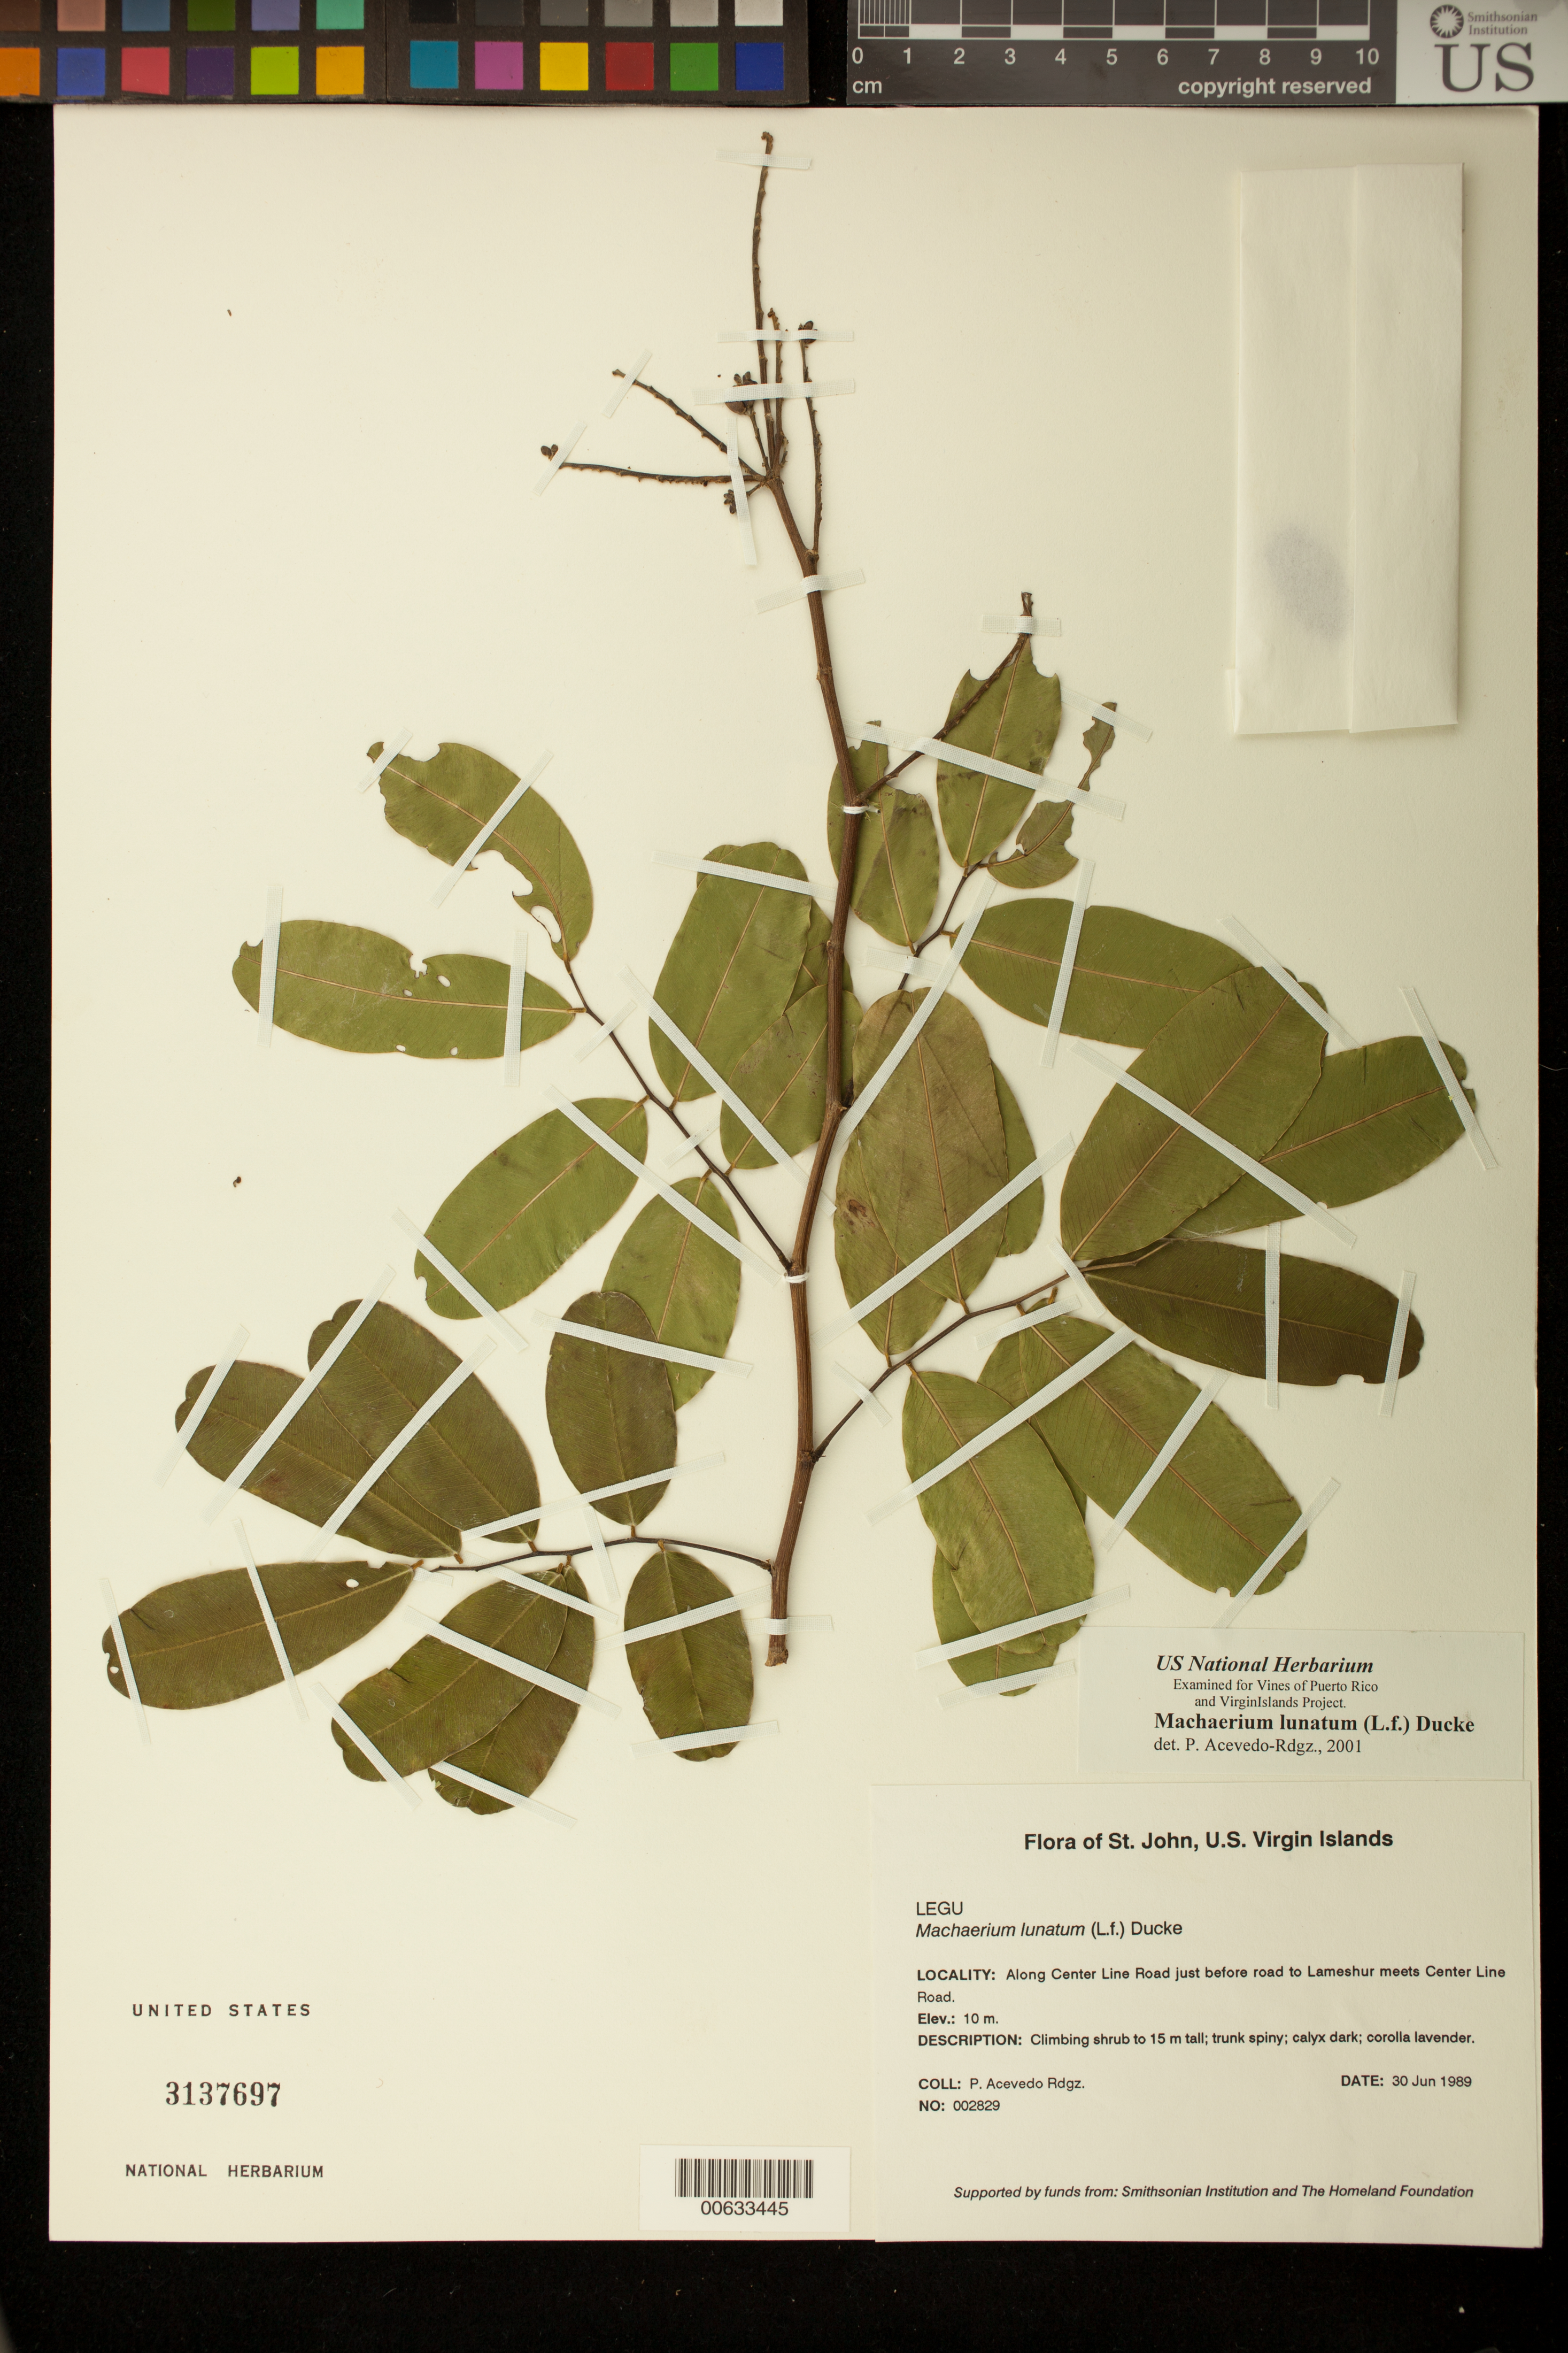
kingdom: Plantae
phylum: Tracheophyta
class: Magnoliopsida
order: Fabales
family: Fabaceae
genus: Machaerium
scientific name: Machaerium lunatum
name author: (L. f.) Ducke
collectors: P. Acevedo-Rodr.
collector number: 2829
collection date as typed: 30 Jun 1989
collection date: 1989-06-30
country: U.S. Virgin Islands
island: St. John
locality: Coral Bay Quarter; along Center Line Road just before road to Lameshur meets Center Line Road.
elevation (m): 10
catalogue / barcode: US 3137697